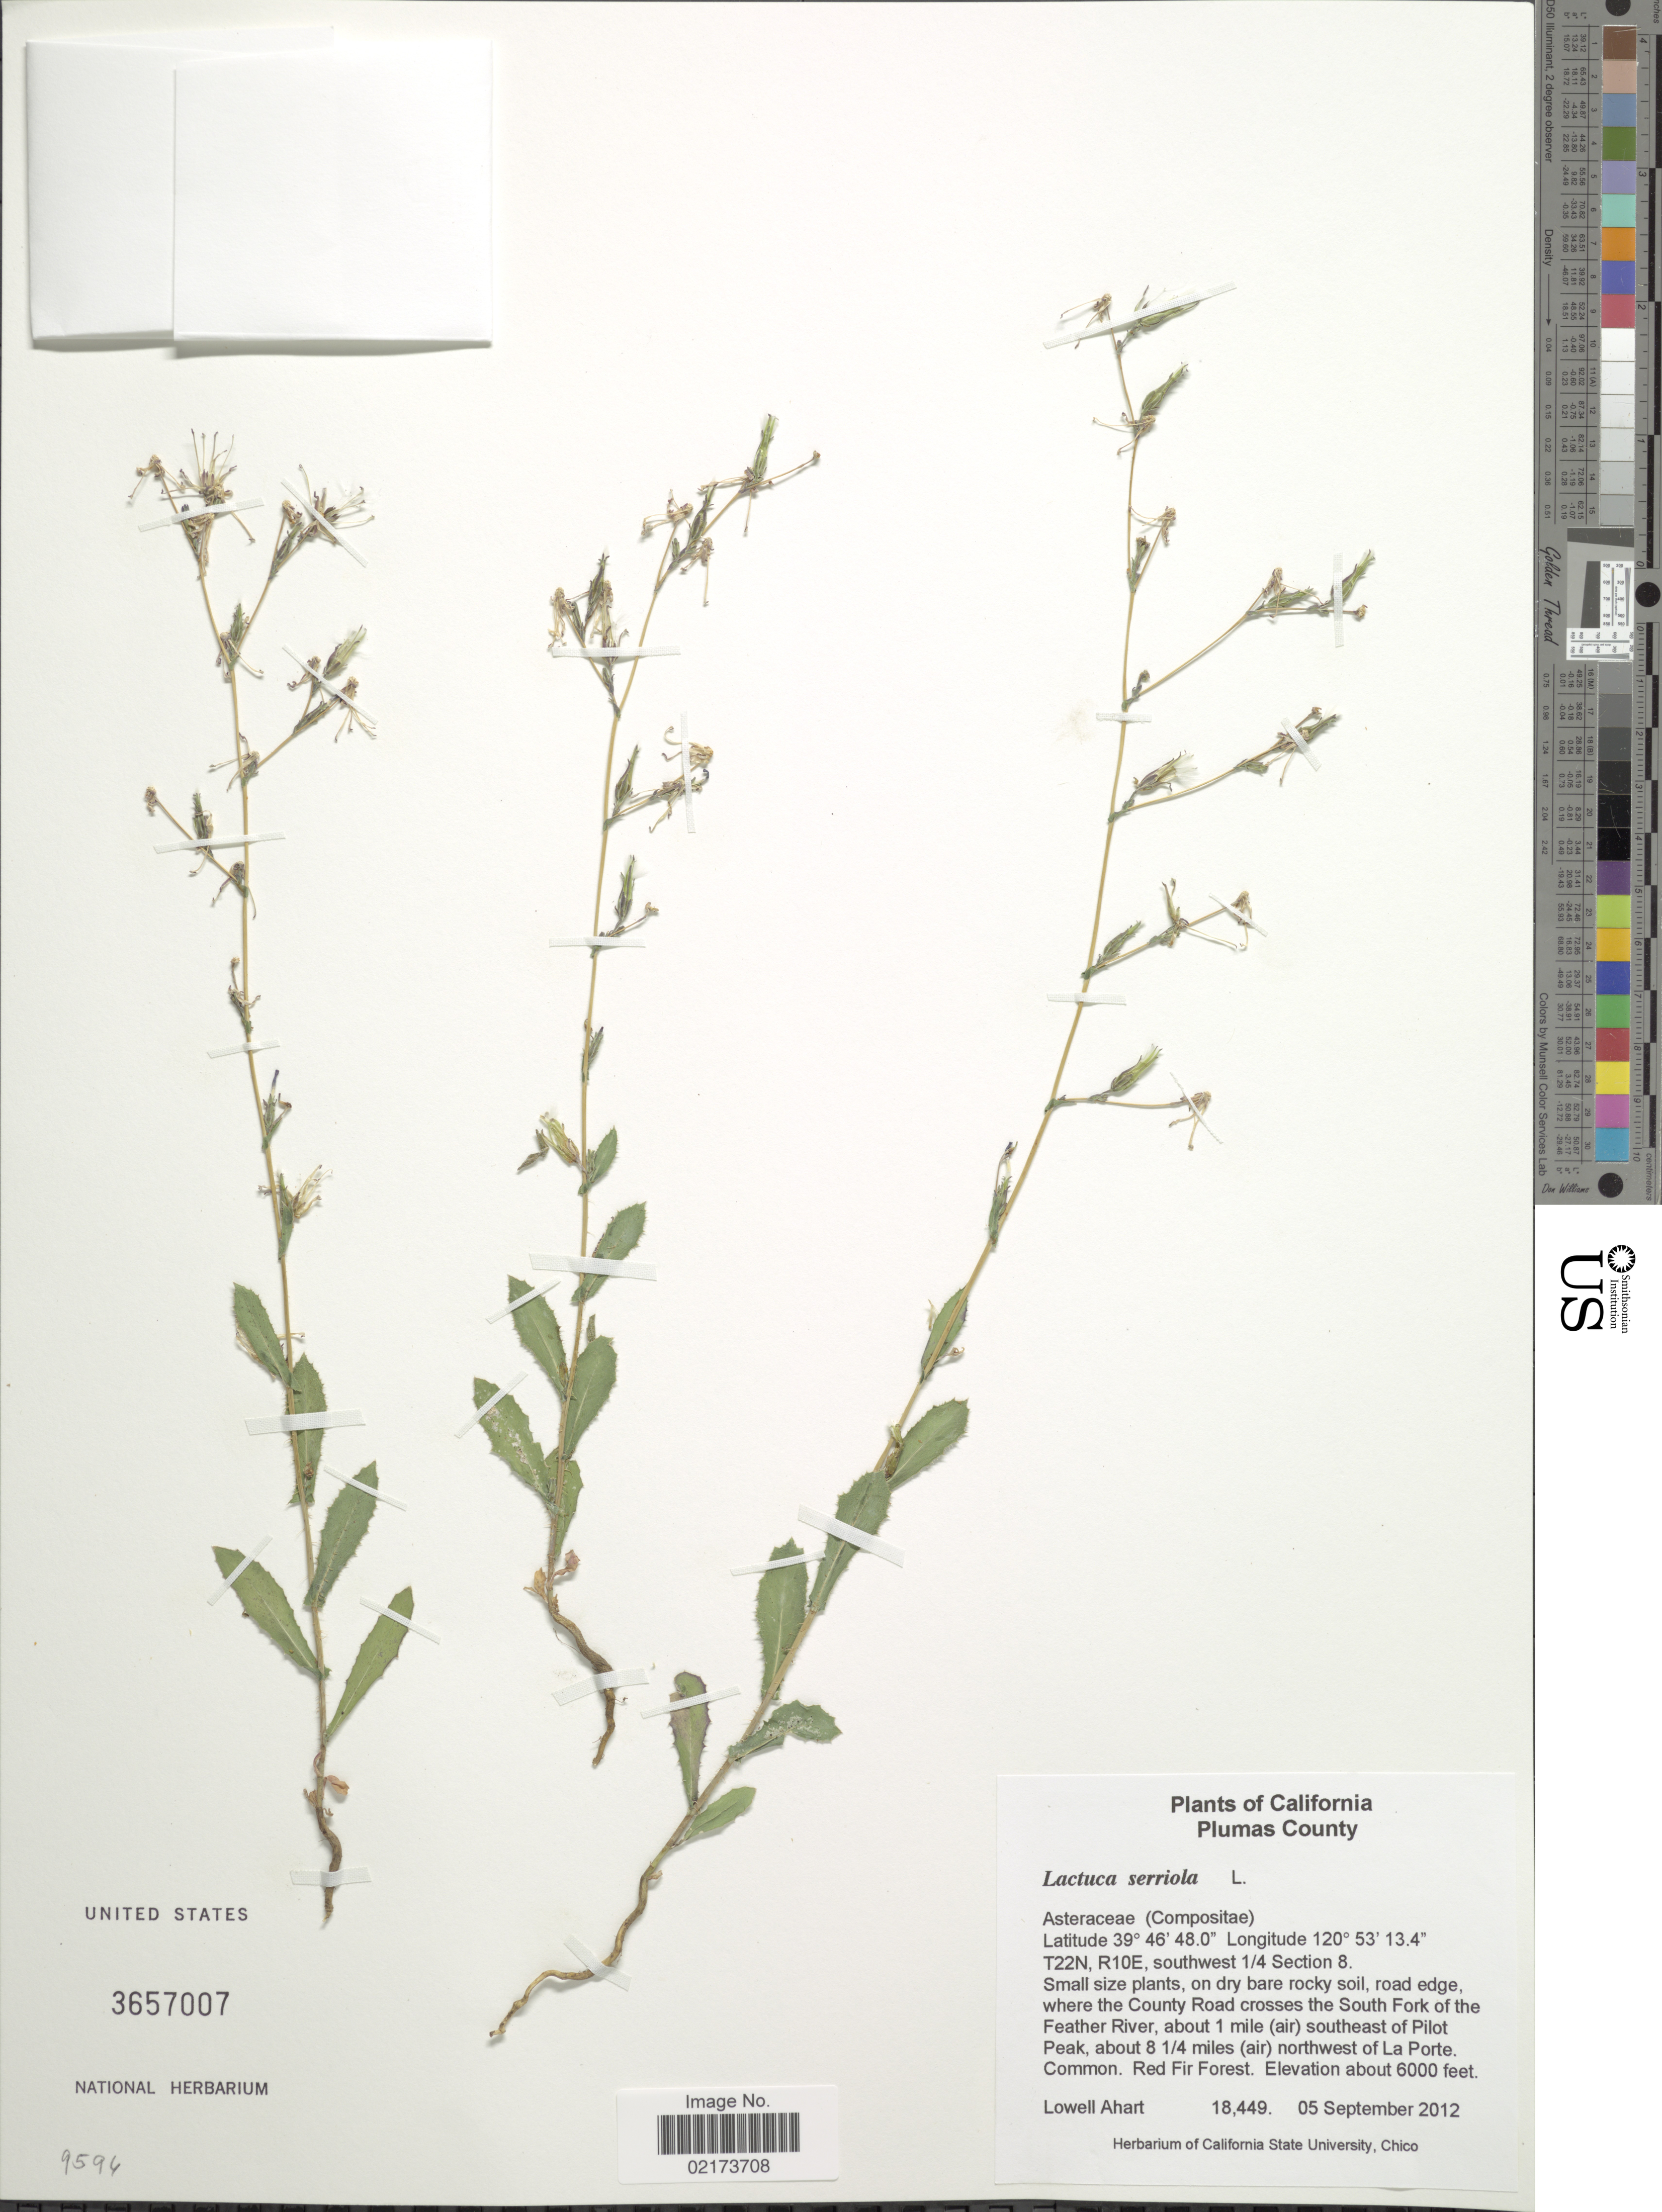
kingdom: Plantae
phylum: Tracheophyta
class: Magnoliopsida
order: Asterales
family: Asteraceae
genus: Lactuca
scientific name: Lactuca serriola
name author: L.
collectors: L. Ahart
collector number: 18449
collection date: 2012-09-05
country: United States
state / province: California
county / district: Plumas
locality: Plumas County, T22N, R10E, southwest 1/4 Section 8, where the County Road crosses the South Fork of the Feather River, about 1 mile (air) southeast of Pilot Peak, about 8 1/4 miles (air) northwest of La Porte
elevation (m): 1829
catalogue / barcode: US 3657007